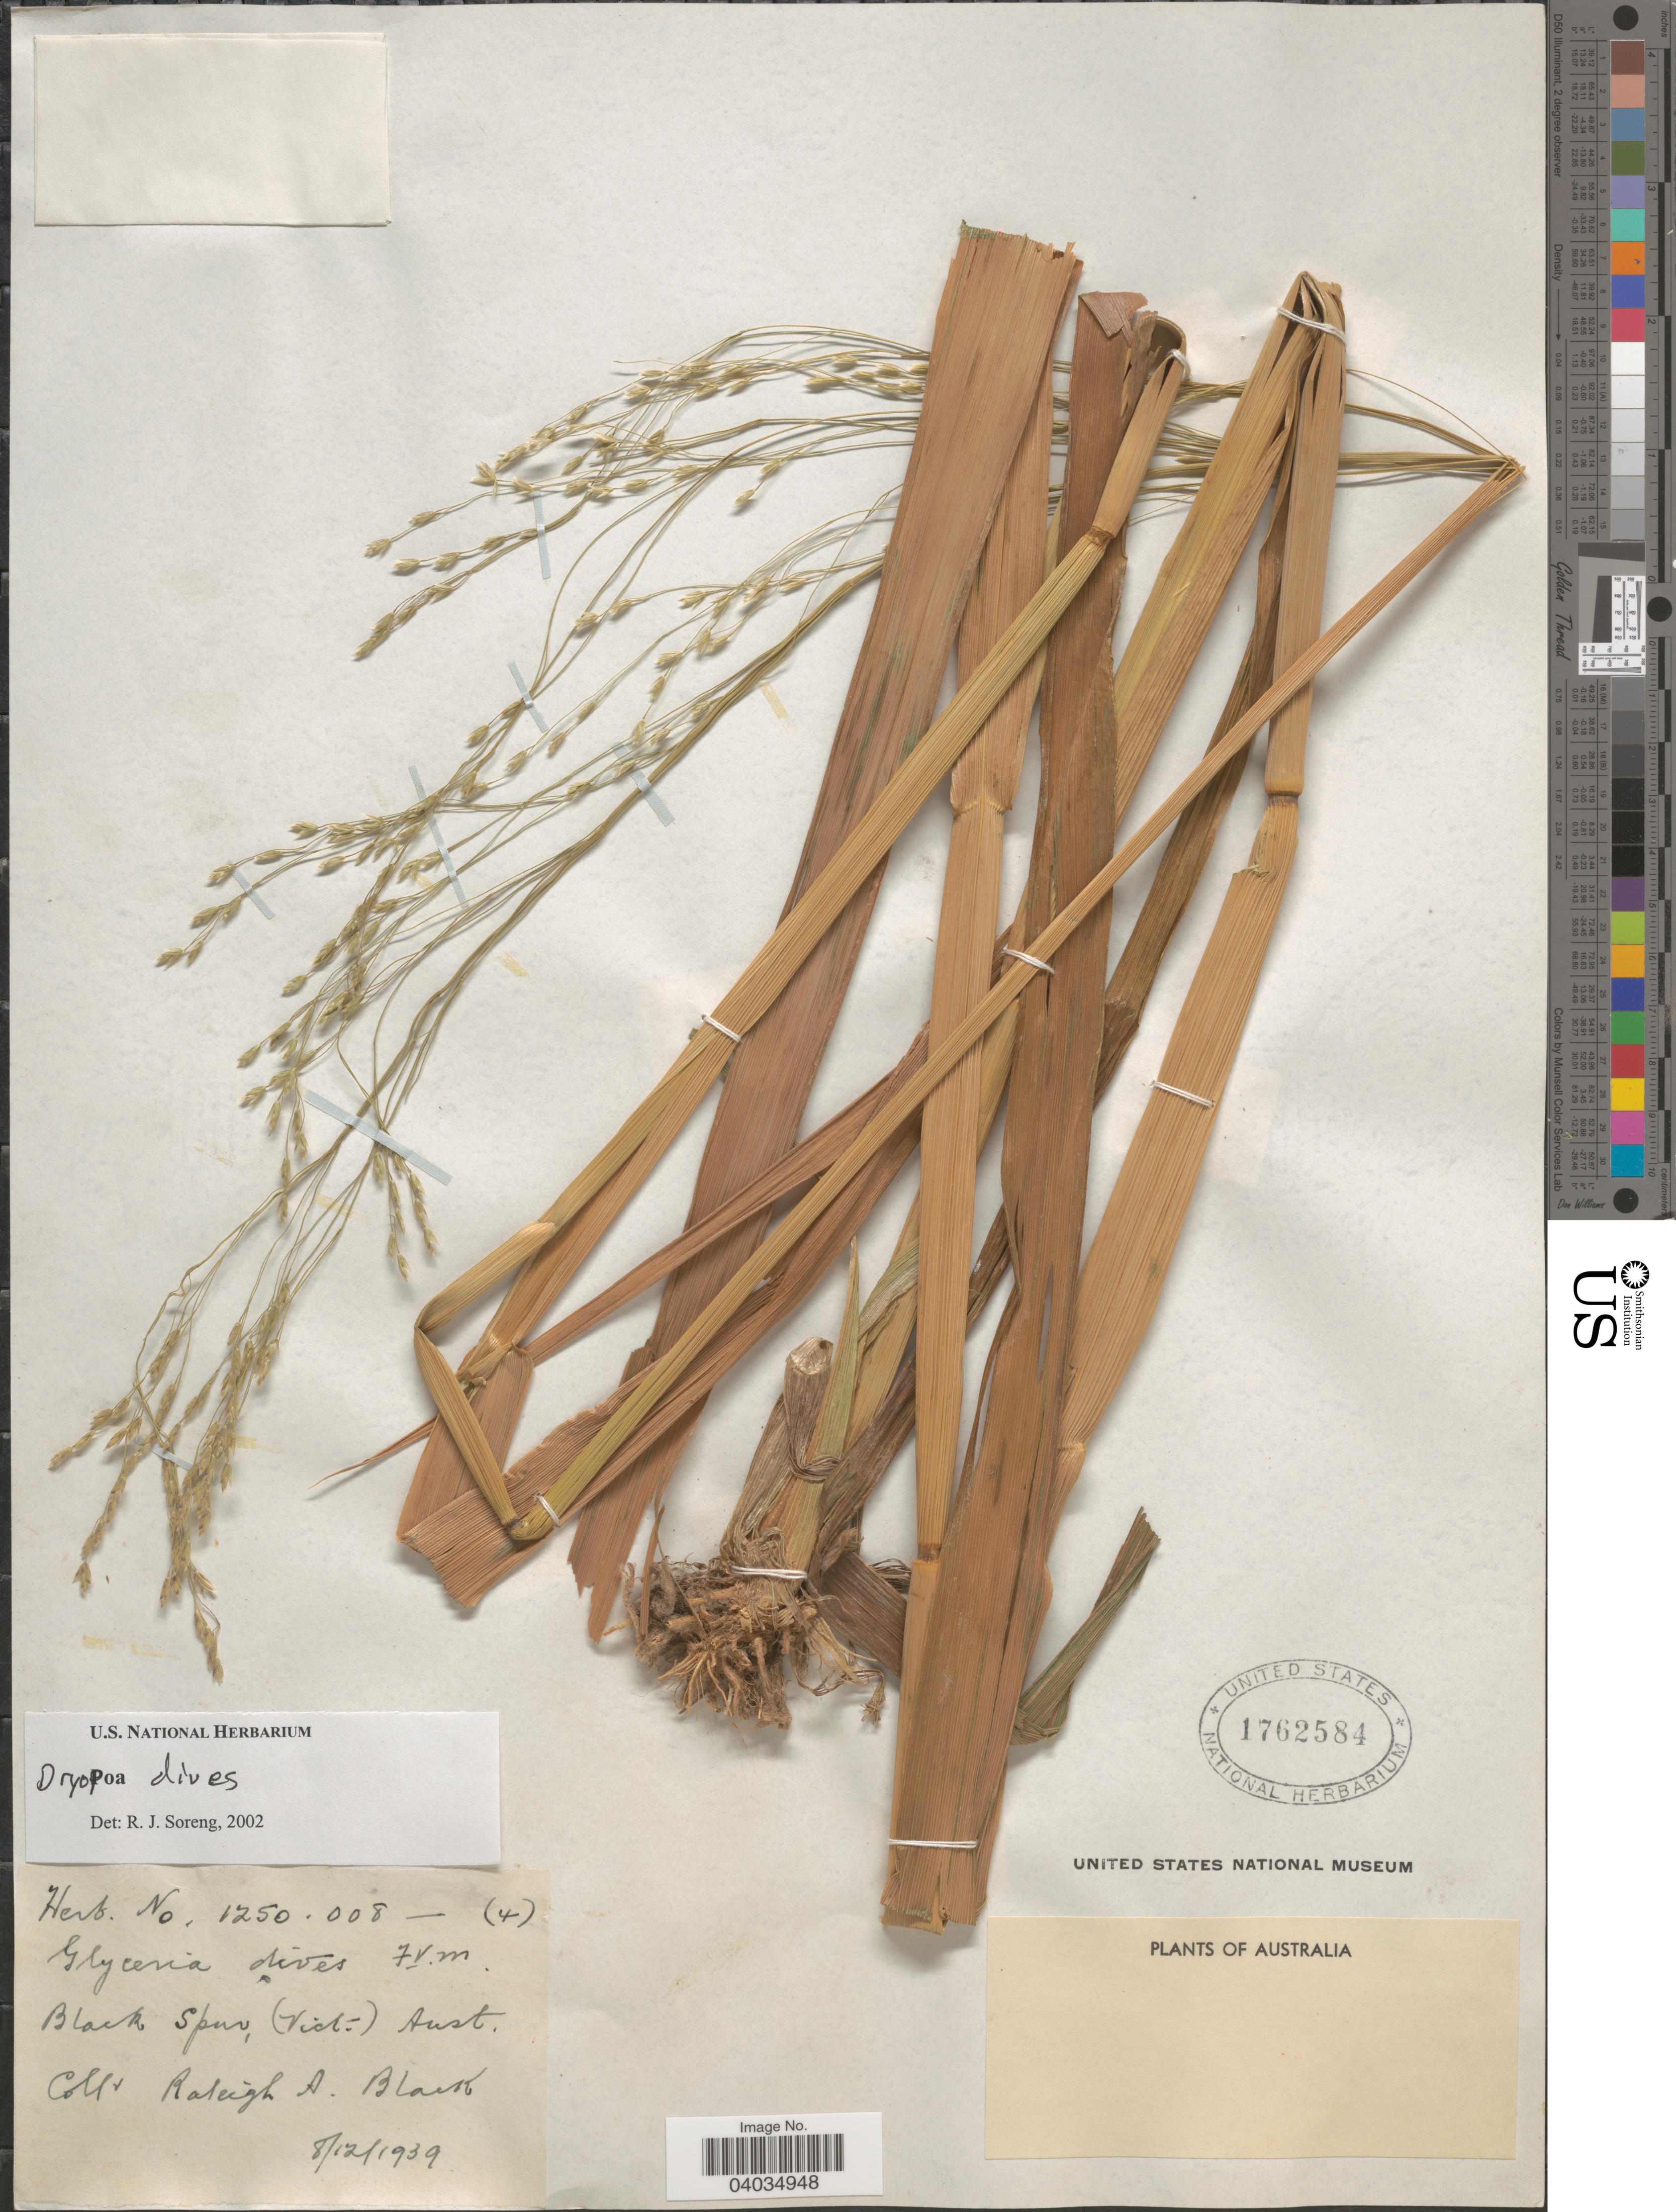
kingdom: Plantae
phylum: Tracheophyta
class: Liliopsida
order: Poales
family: Poaceae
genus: Dryopoa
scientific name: Dryopoa dives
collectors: R. A. Black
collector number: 1250.008/4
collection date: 1939-08-12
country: Australia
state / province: Victoria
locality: Black Spur, (Vict.).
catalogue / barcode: US 1762584